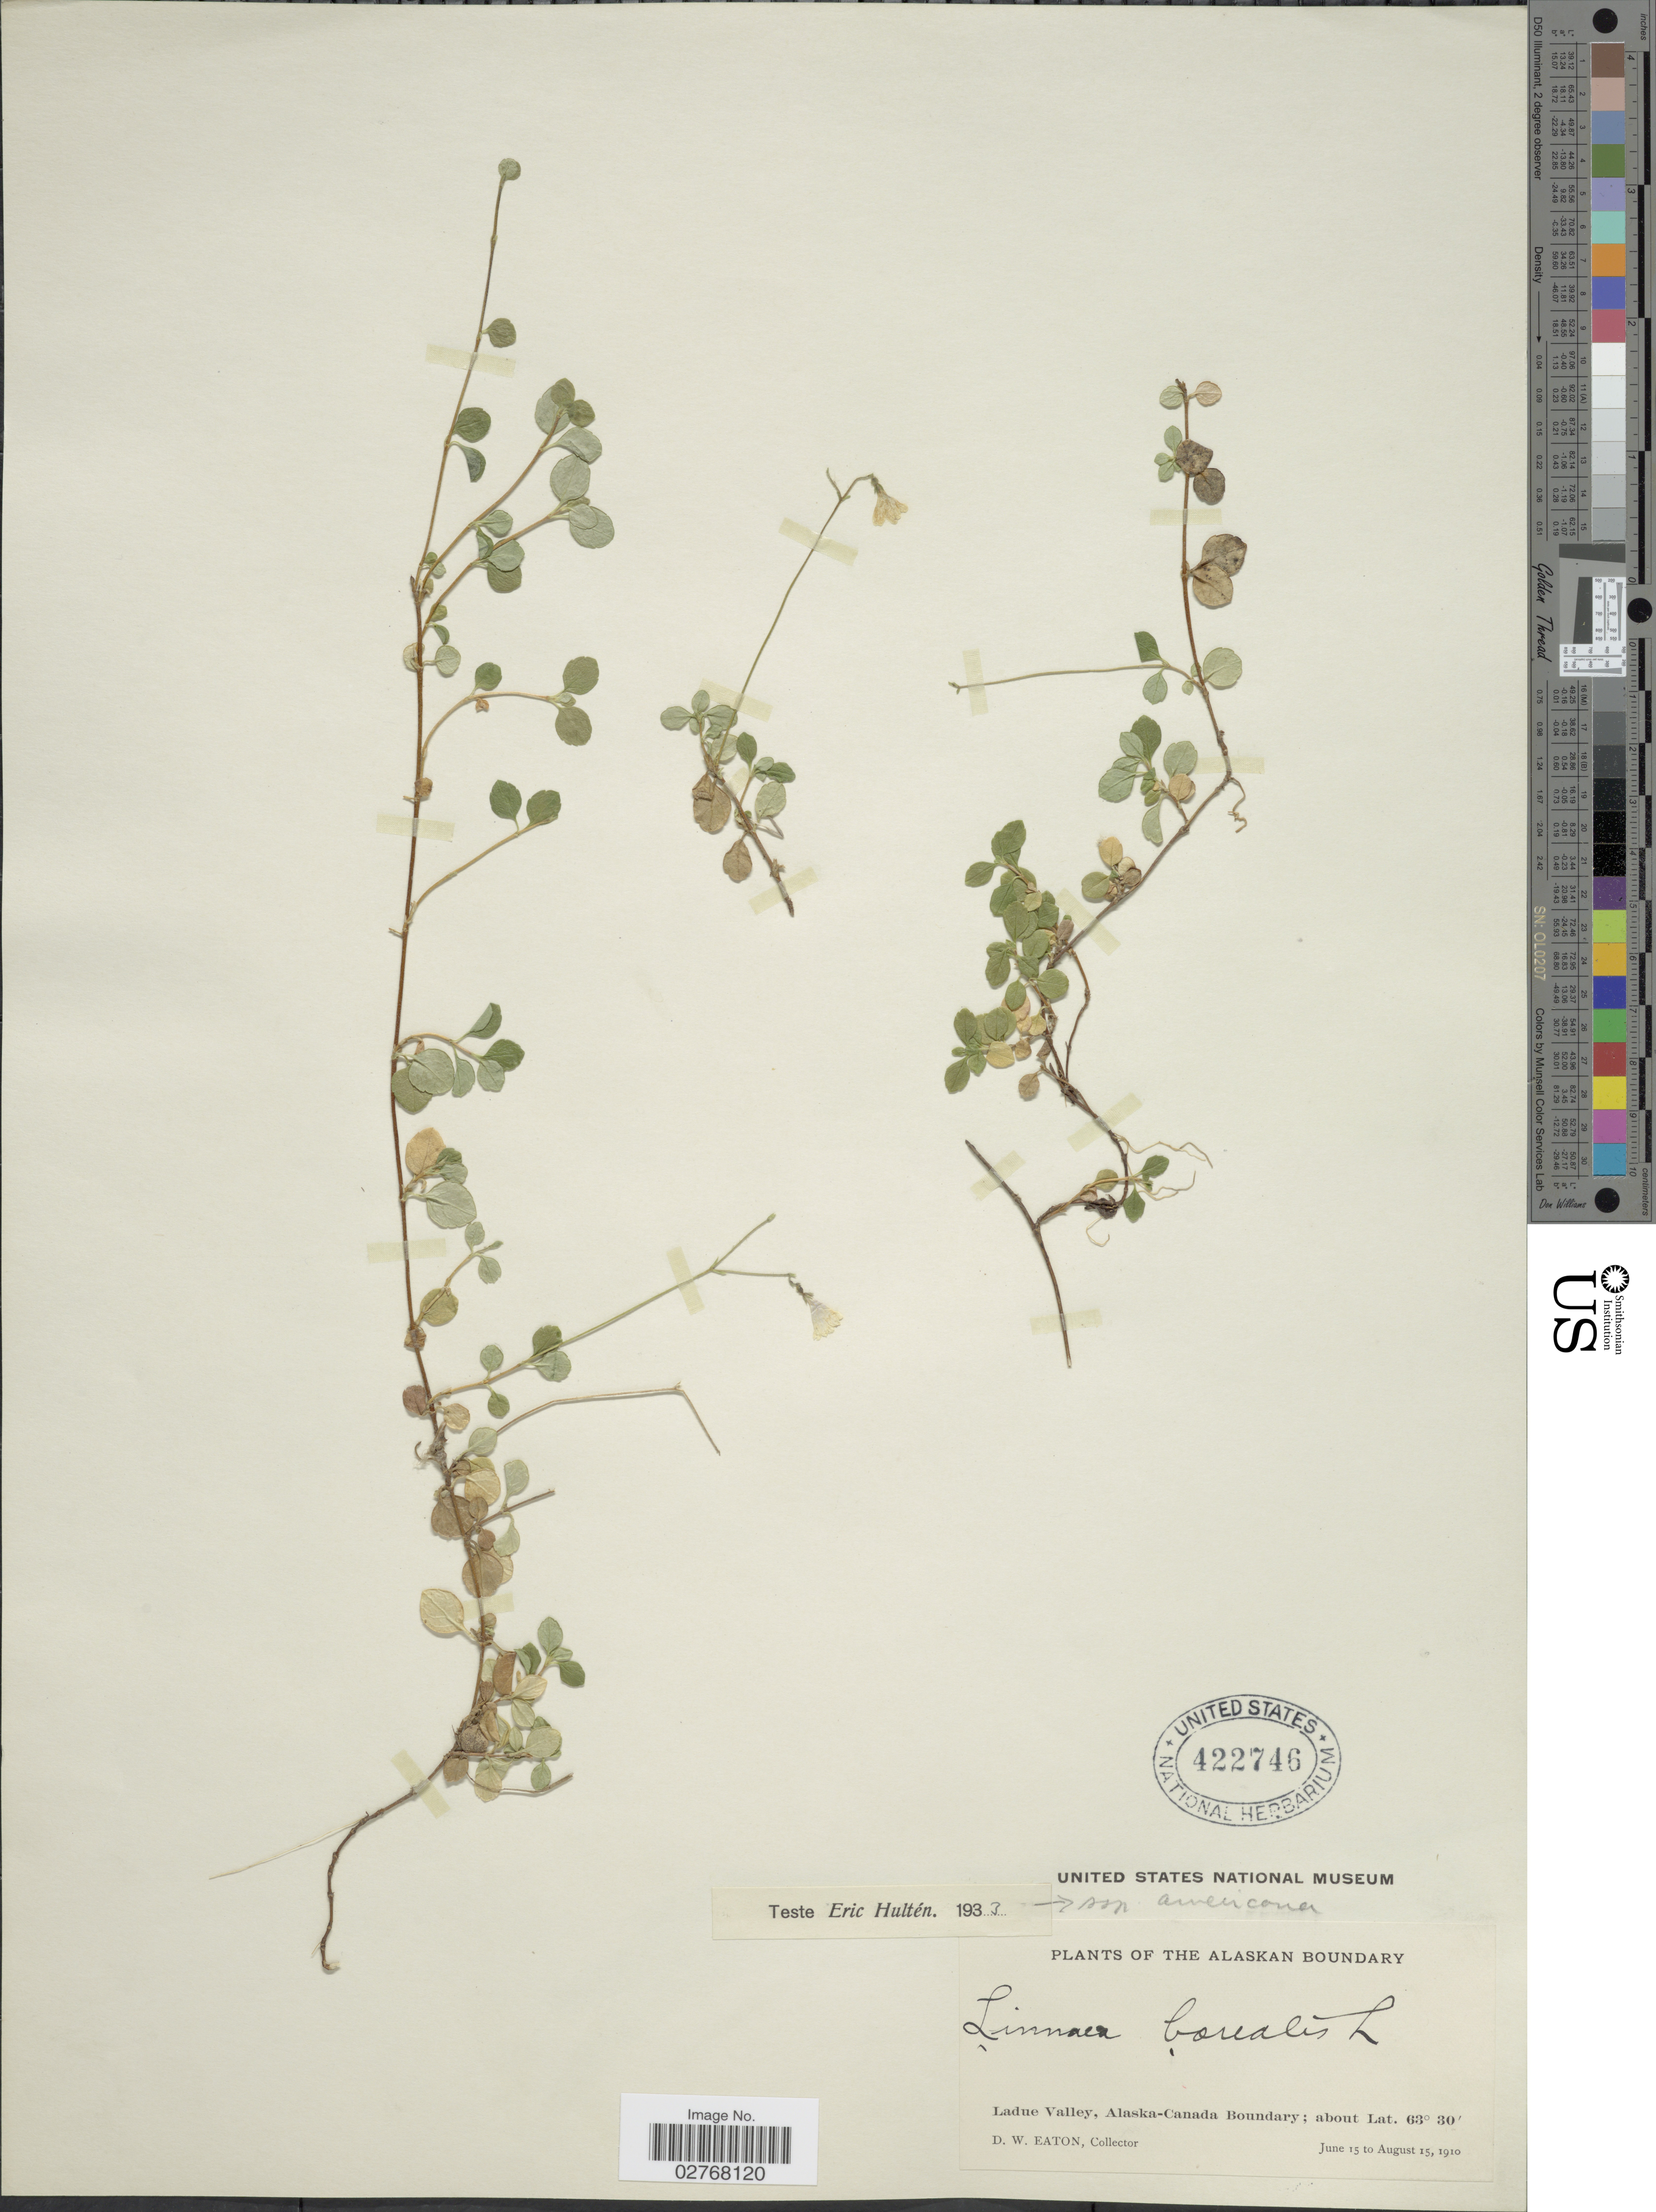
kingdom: Plantae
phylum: Tracheophyta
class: Magnoliopsida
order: Dipsacales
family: Caprifoliaceae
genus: Linnaea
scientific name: Linnaea borealis var. americana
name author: (J. Forbes) Rehder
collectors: D. Eaton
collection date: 1910-06-15/1910-08-15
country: United States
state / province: Alaska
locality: The Alaskan Boundary, Ladue Valley, Alaska-Canada Boundary.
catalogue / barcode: US 422746